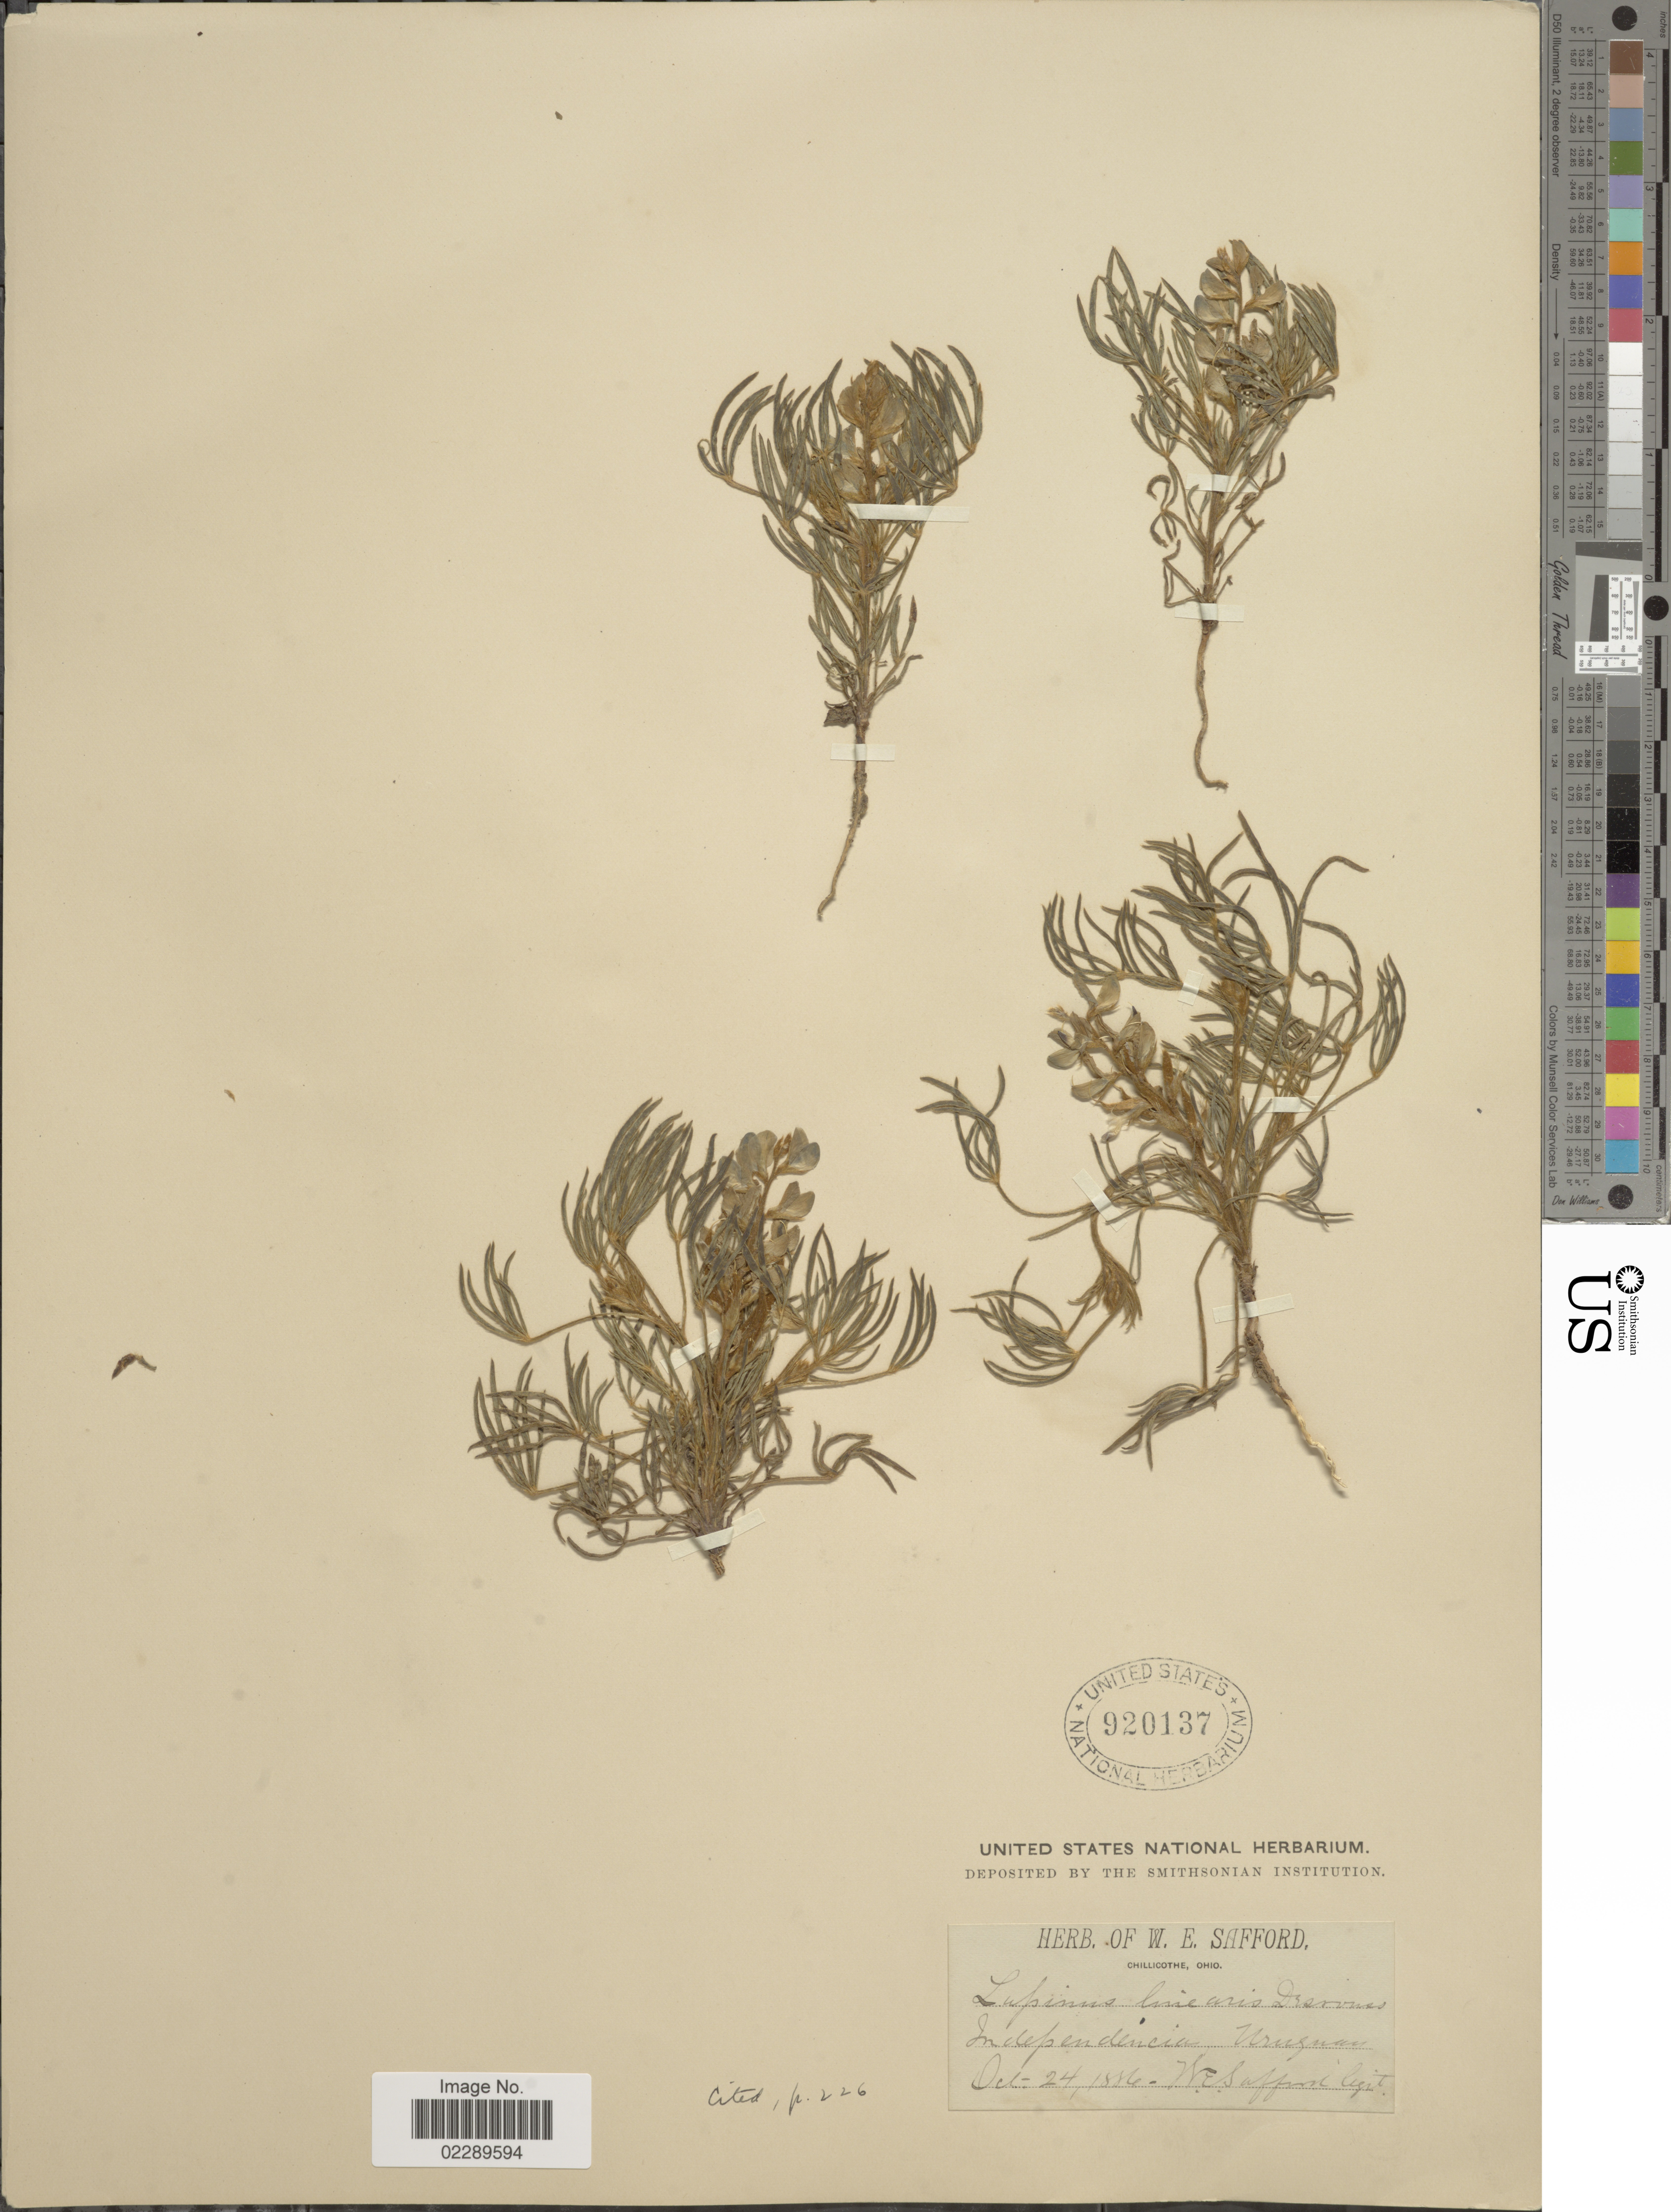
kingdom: Plantae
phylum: Tracheophyta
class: Magnoliopsida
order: Fabales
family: Fabaceae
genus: Lupinus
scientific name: Lupinus linearis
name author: Desr.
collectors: W. E. Safford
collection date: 1886-10-24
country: Uruguay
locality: Independencia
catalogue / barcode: US 920137